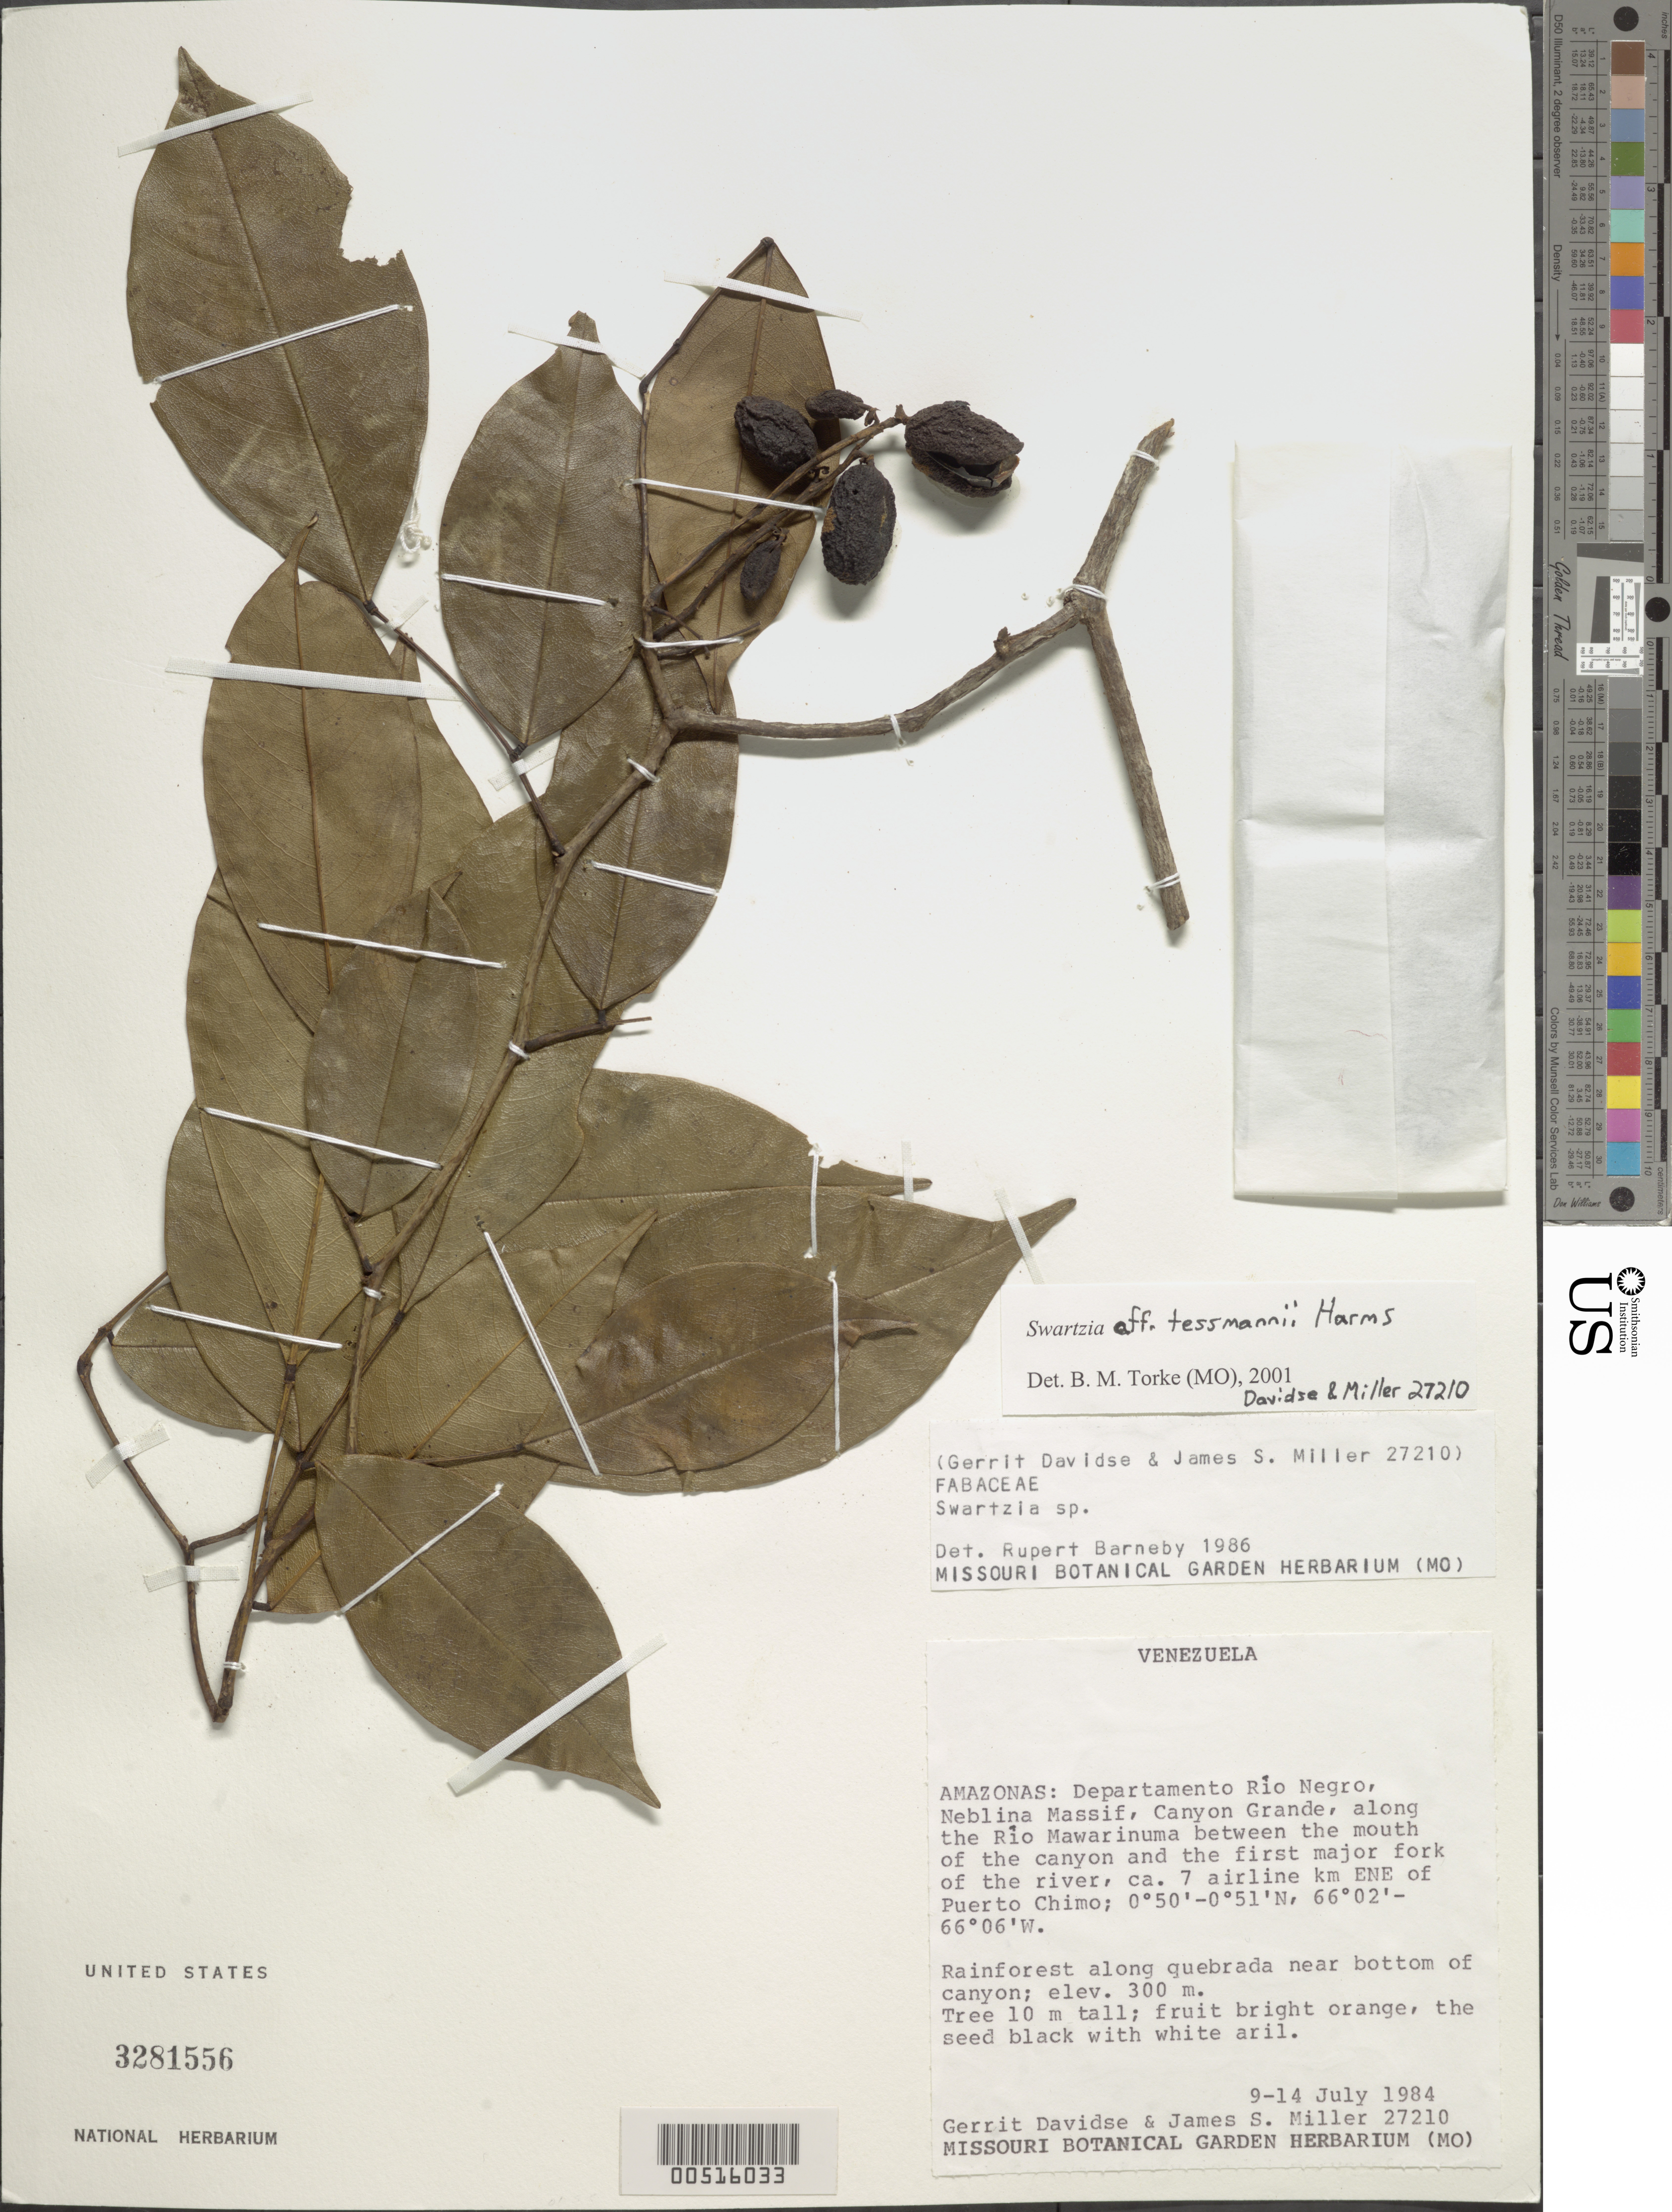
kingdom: Plantae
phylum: Tracheophyta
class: Magnoliopsida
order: Fabales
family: Fabaceae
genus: Swartzia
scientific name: Swartzia tessmannii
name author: Harms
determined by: Torke, B. M., (MO)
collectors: G. Davidse & J. S. Miller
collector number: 27210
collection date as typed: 09 Jul 1984 to 14 Jul 1984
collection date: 1984-07-09/1984-07-14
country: Venezuela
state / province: Amazonas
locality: Rio negro neblina massif, canyon grande alongri mawarinuma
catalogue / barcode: US 3281556